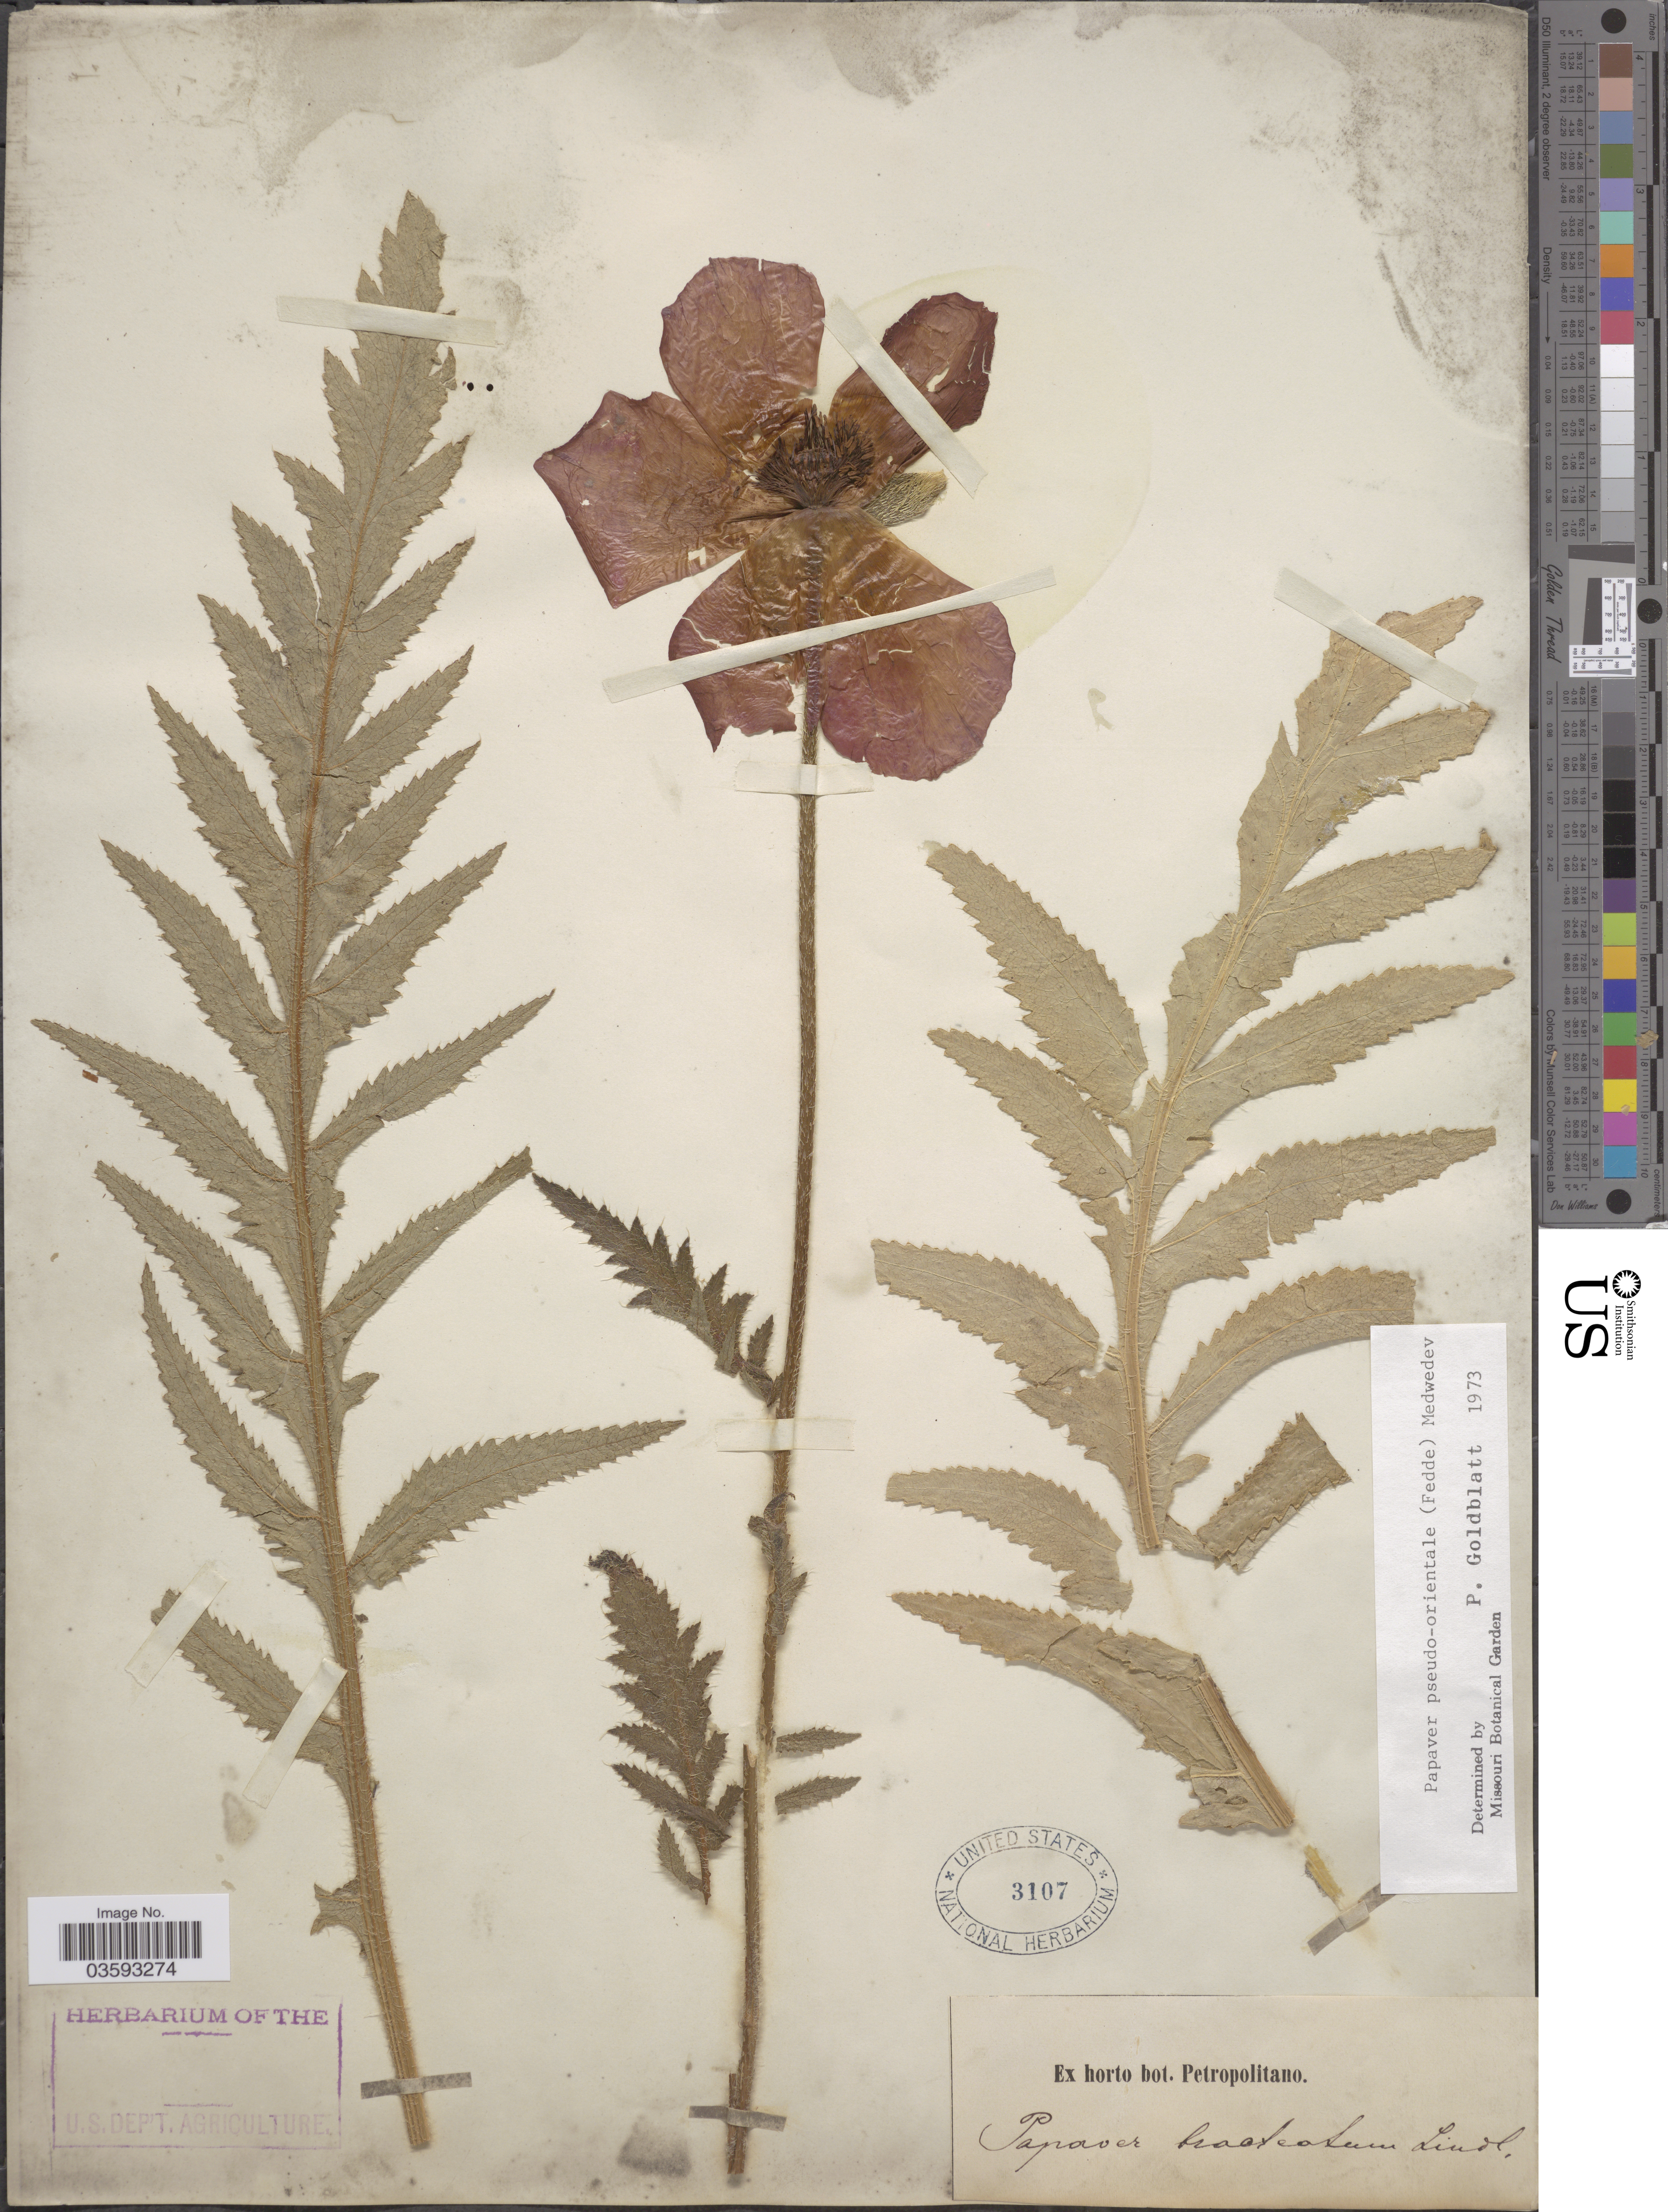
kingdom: Plantae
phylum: Tracheophyta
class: Magnoliopsida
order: Ranunculales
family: Papaveraceae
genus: Papaver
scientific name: Papaver pseudo-orientale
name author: Medvedeva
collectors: ex Horto Bot. Petropolitano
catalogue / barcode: US 3107